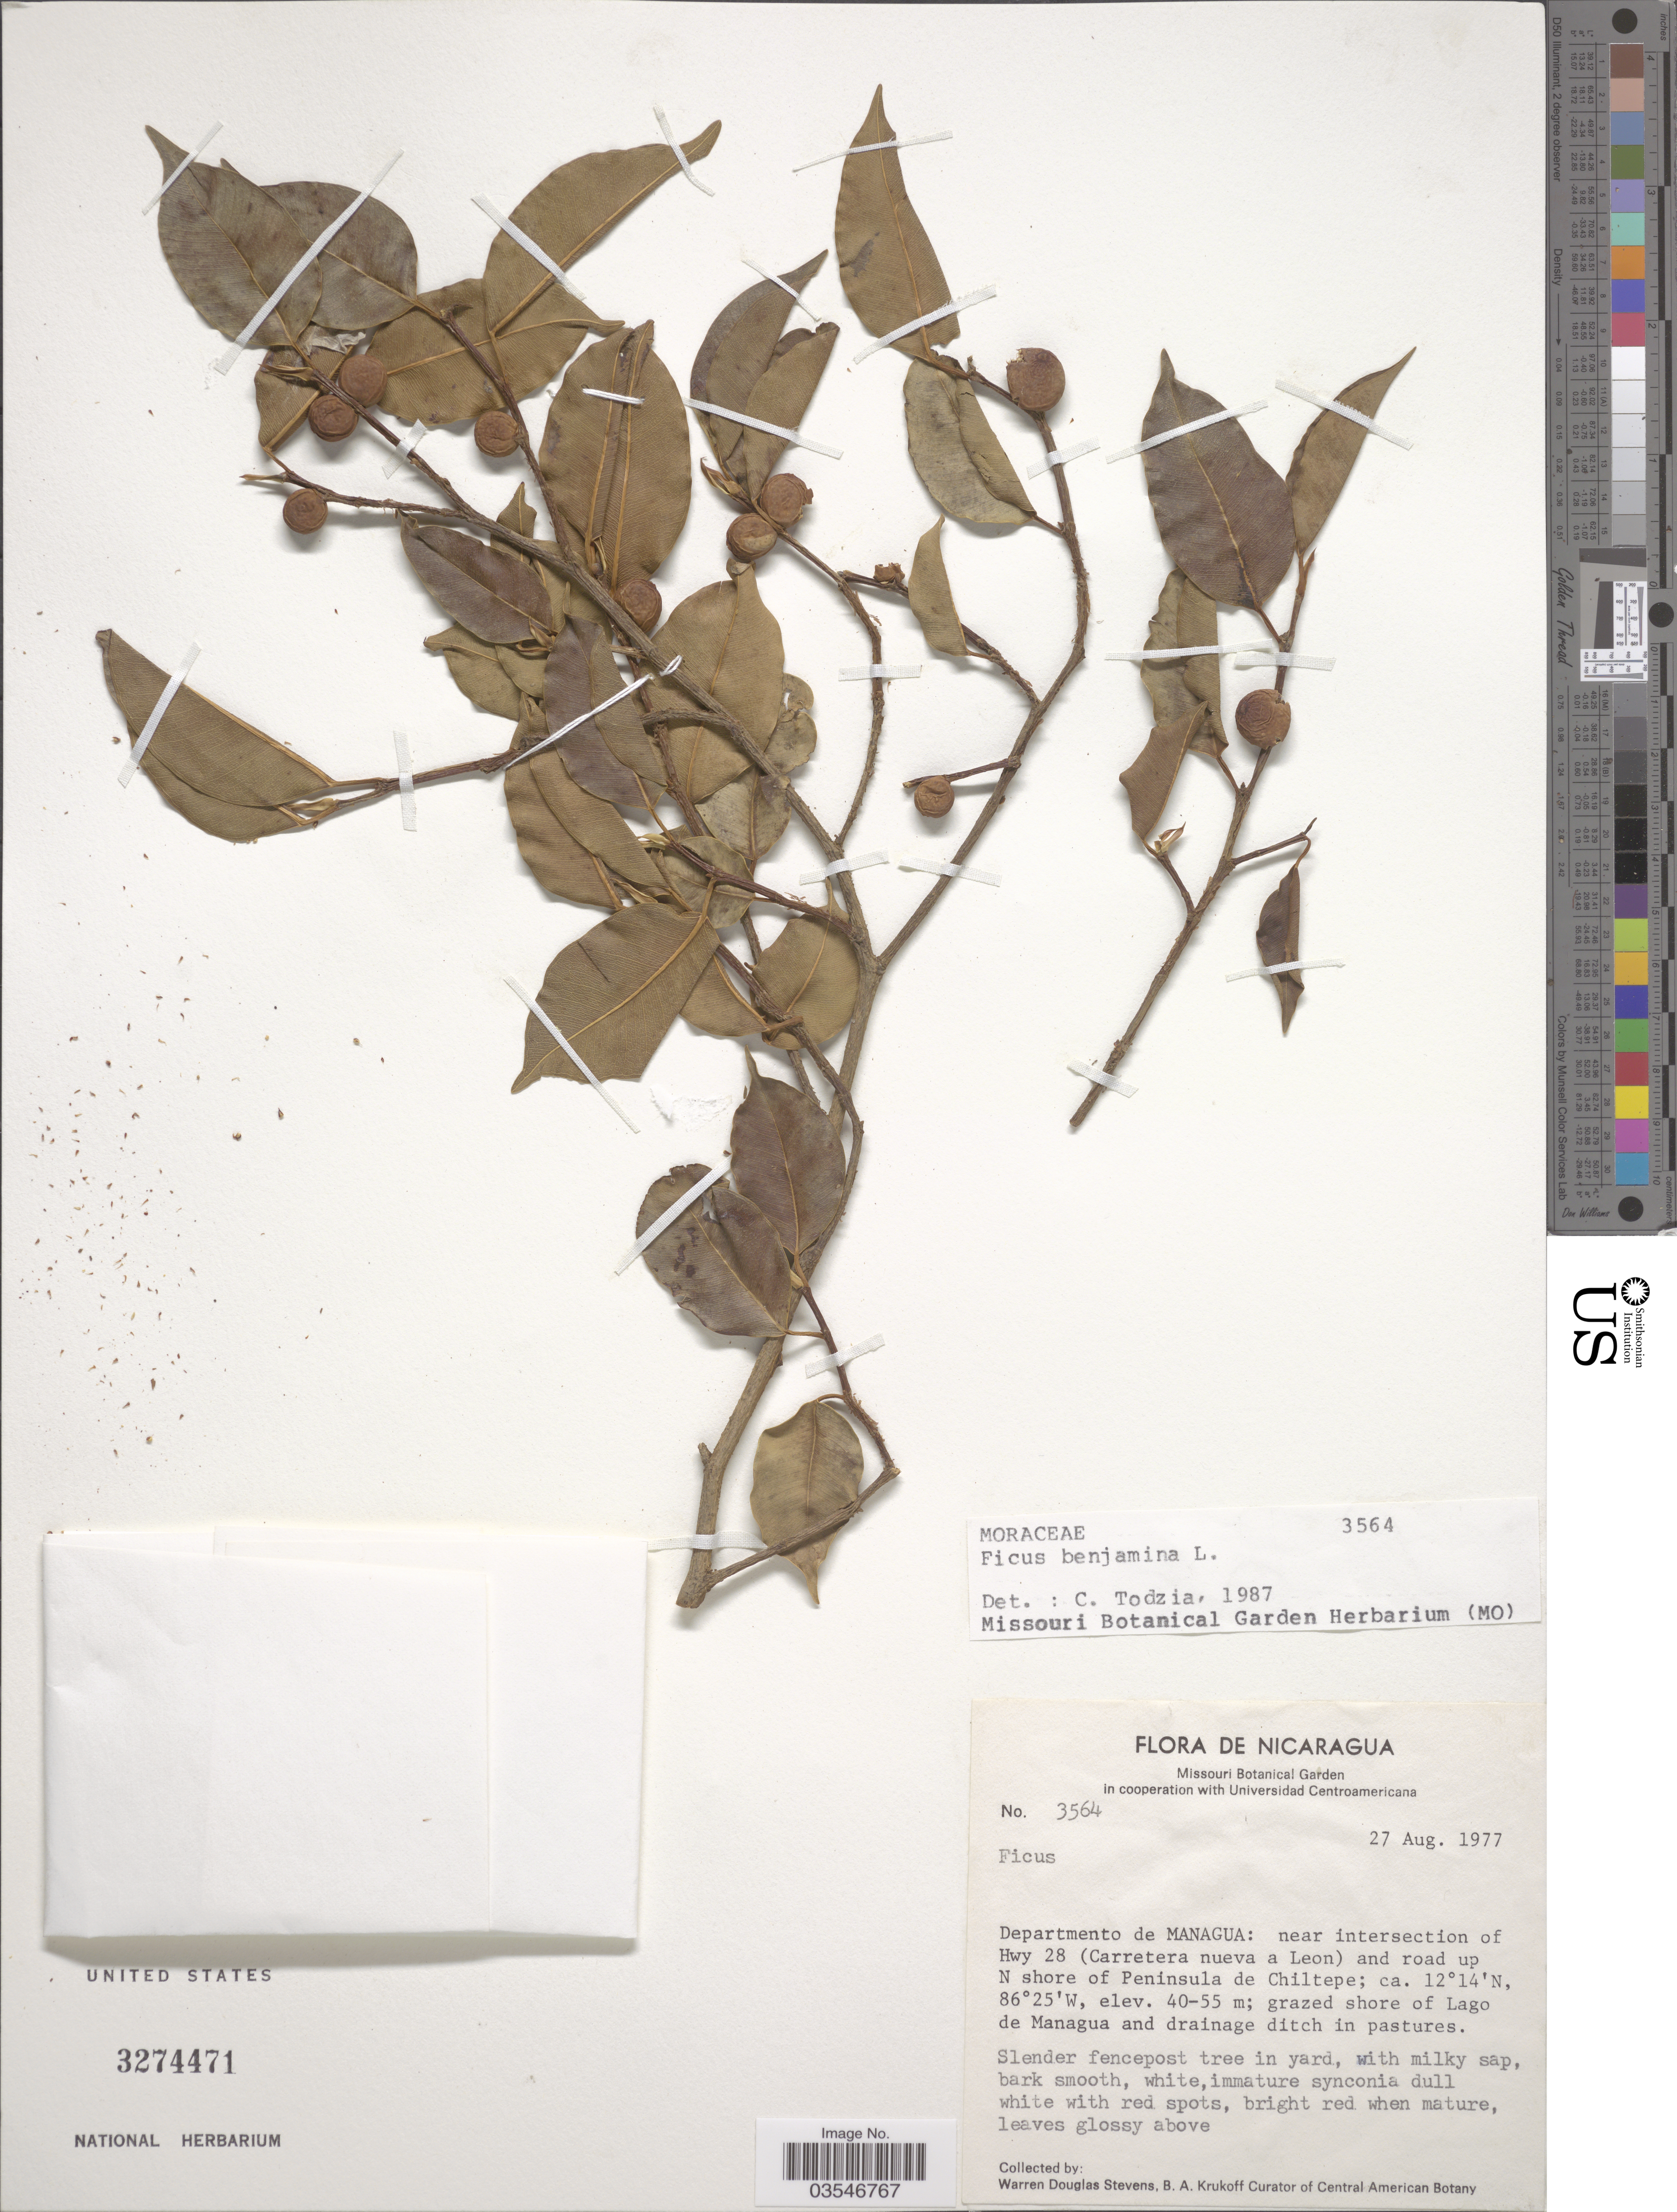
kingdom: Plantae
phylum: Tracheophyta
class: Magnoliopsida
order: Rosales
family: Moraceae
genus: Ficus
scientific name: Ficus benjamina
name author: L.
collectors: W. D. Stevens & B. A. Krukoff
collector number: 3564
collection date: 1977-08-27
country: Nicaragua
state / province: Managua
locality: Departmento de Managua: near intersection of Hwy 28 (Carretera nueva a Leon) and road up N shore of Peninsula de Chiltepe.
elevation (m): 40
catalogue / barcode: US 3274471